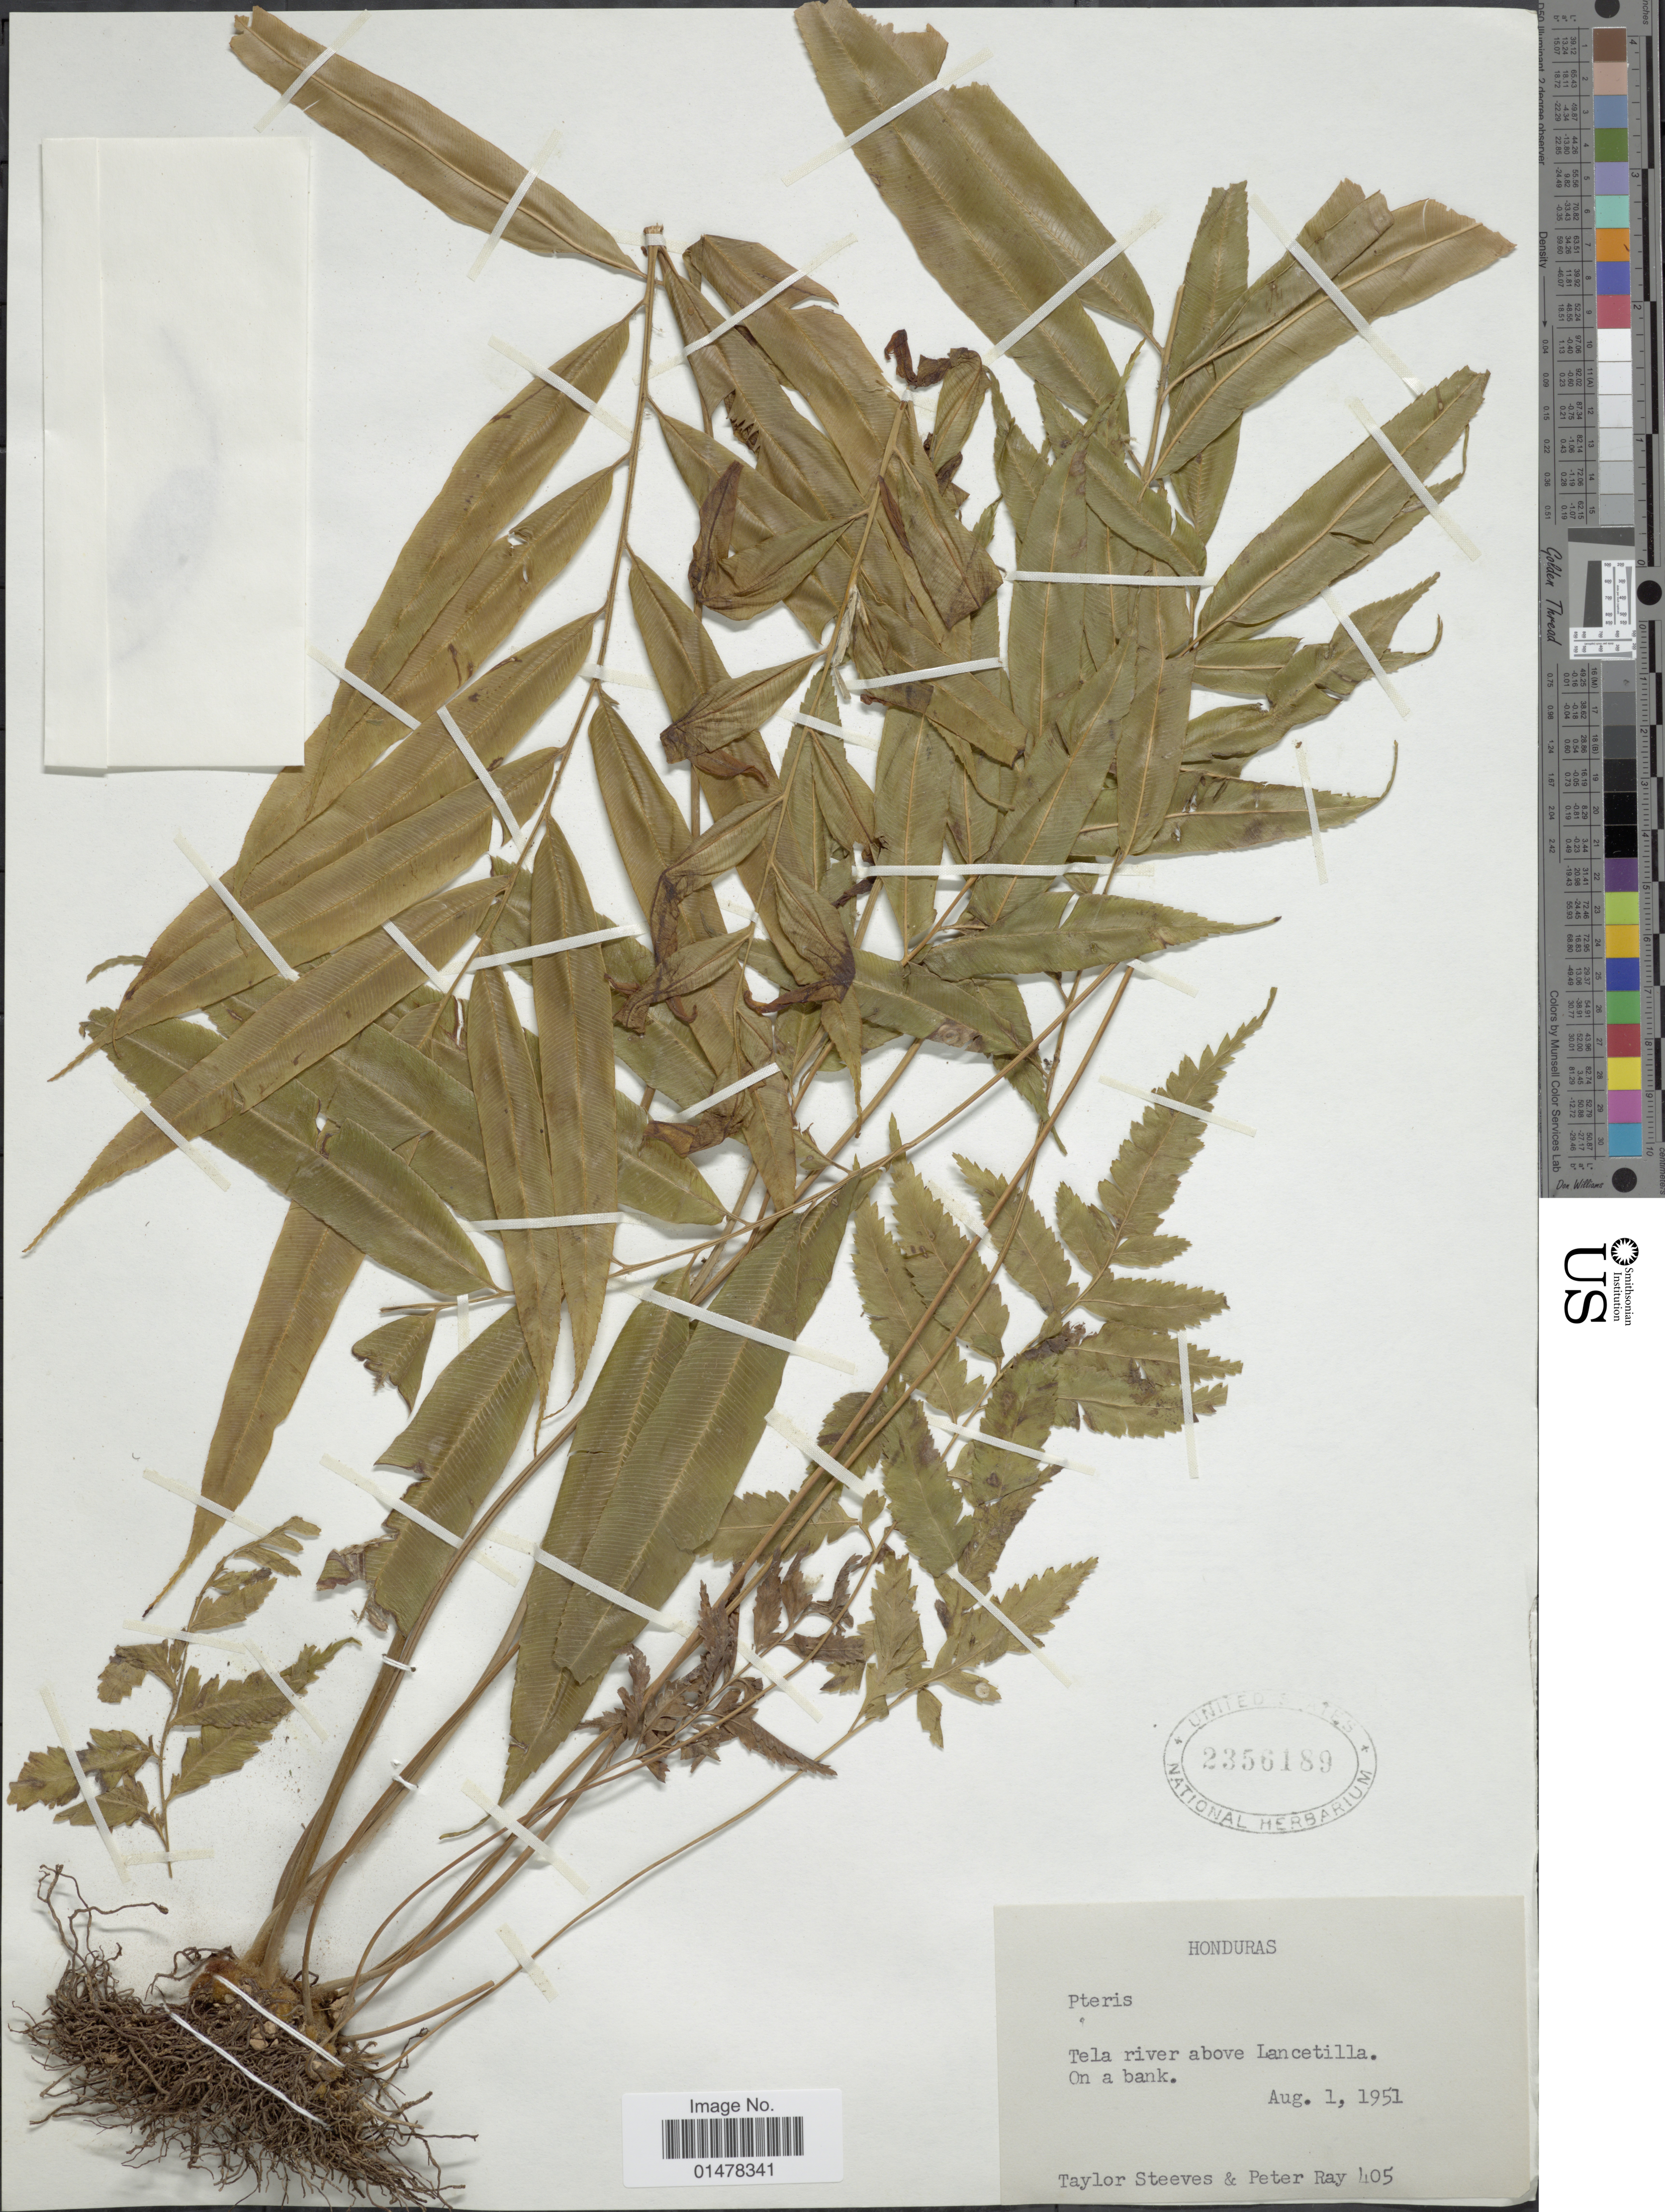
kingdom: Plantae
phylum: Tracheophyta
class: Polypodiopsida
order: Polypodiales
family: Pteridaceae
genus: Pteris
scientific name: Pteris sp.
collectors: T. Steeves & P. Ray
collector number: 405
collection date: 1951-08-01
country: Honduras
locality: Honduras, Tela River Above Lancetilla, on a bank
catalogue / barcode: US 2356189